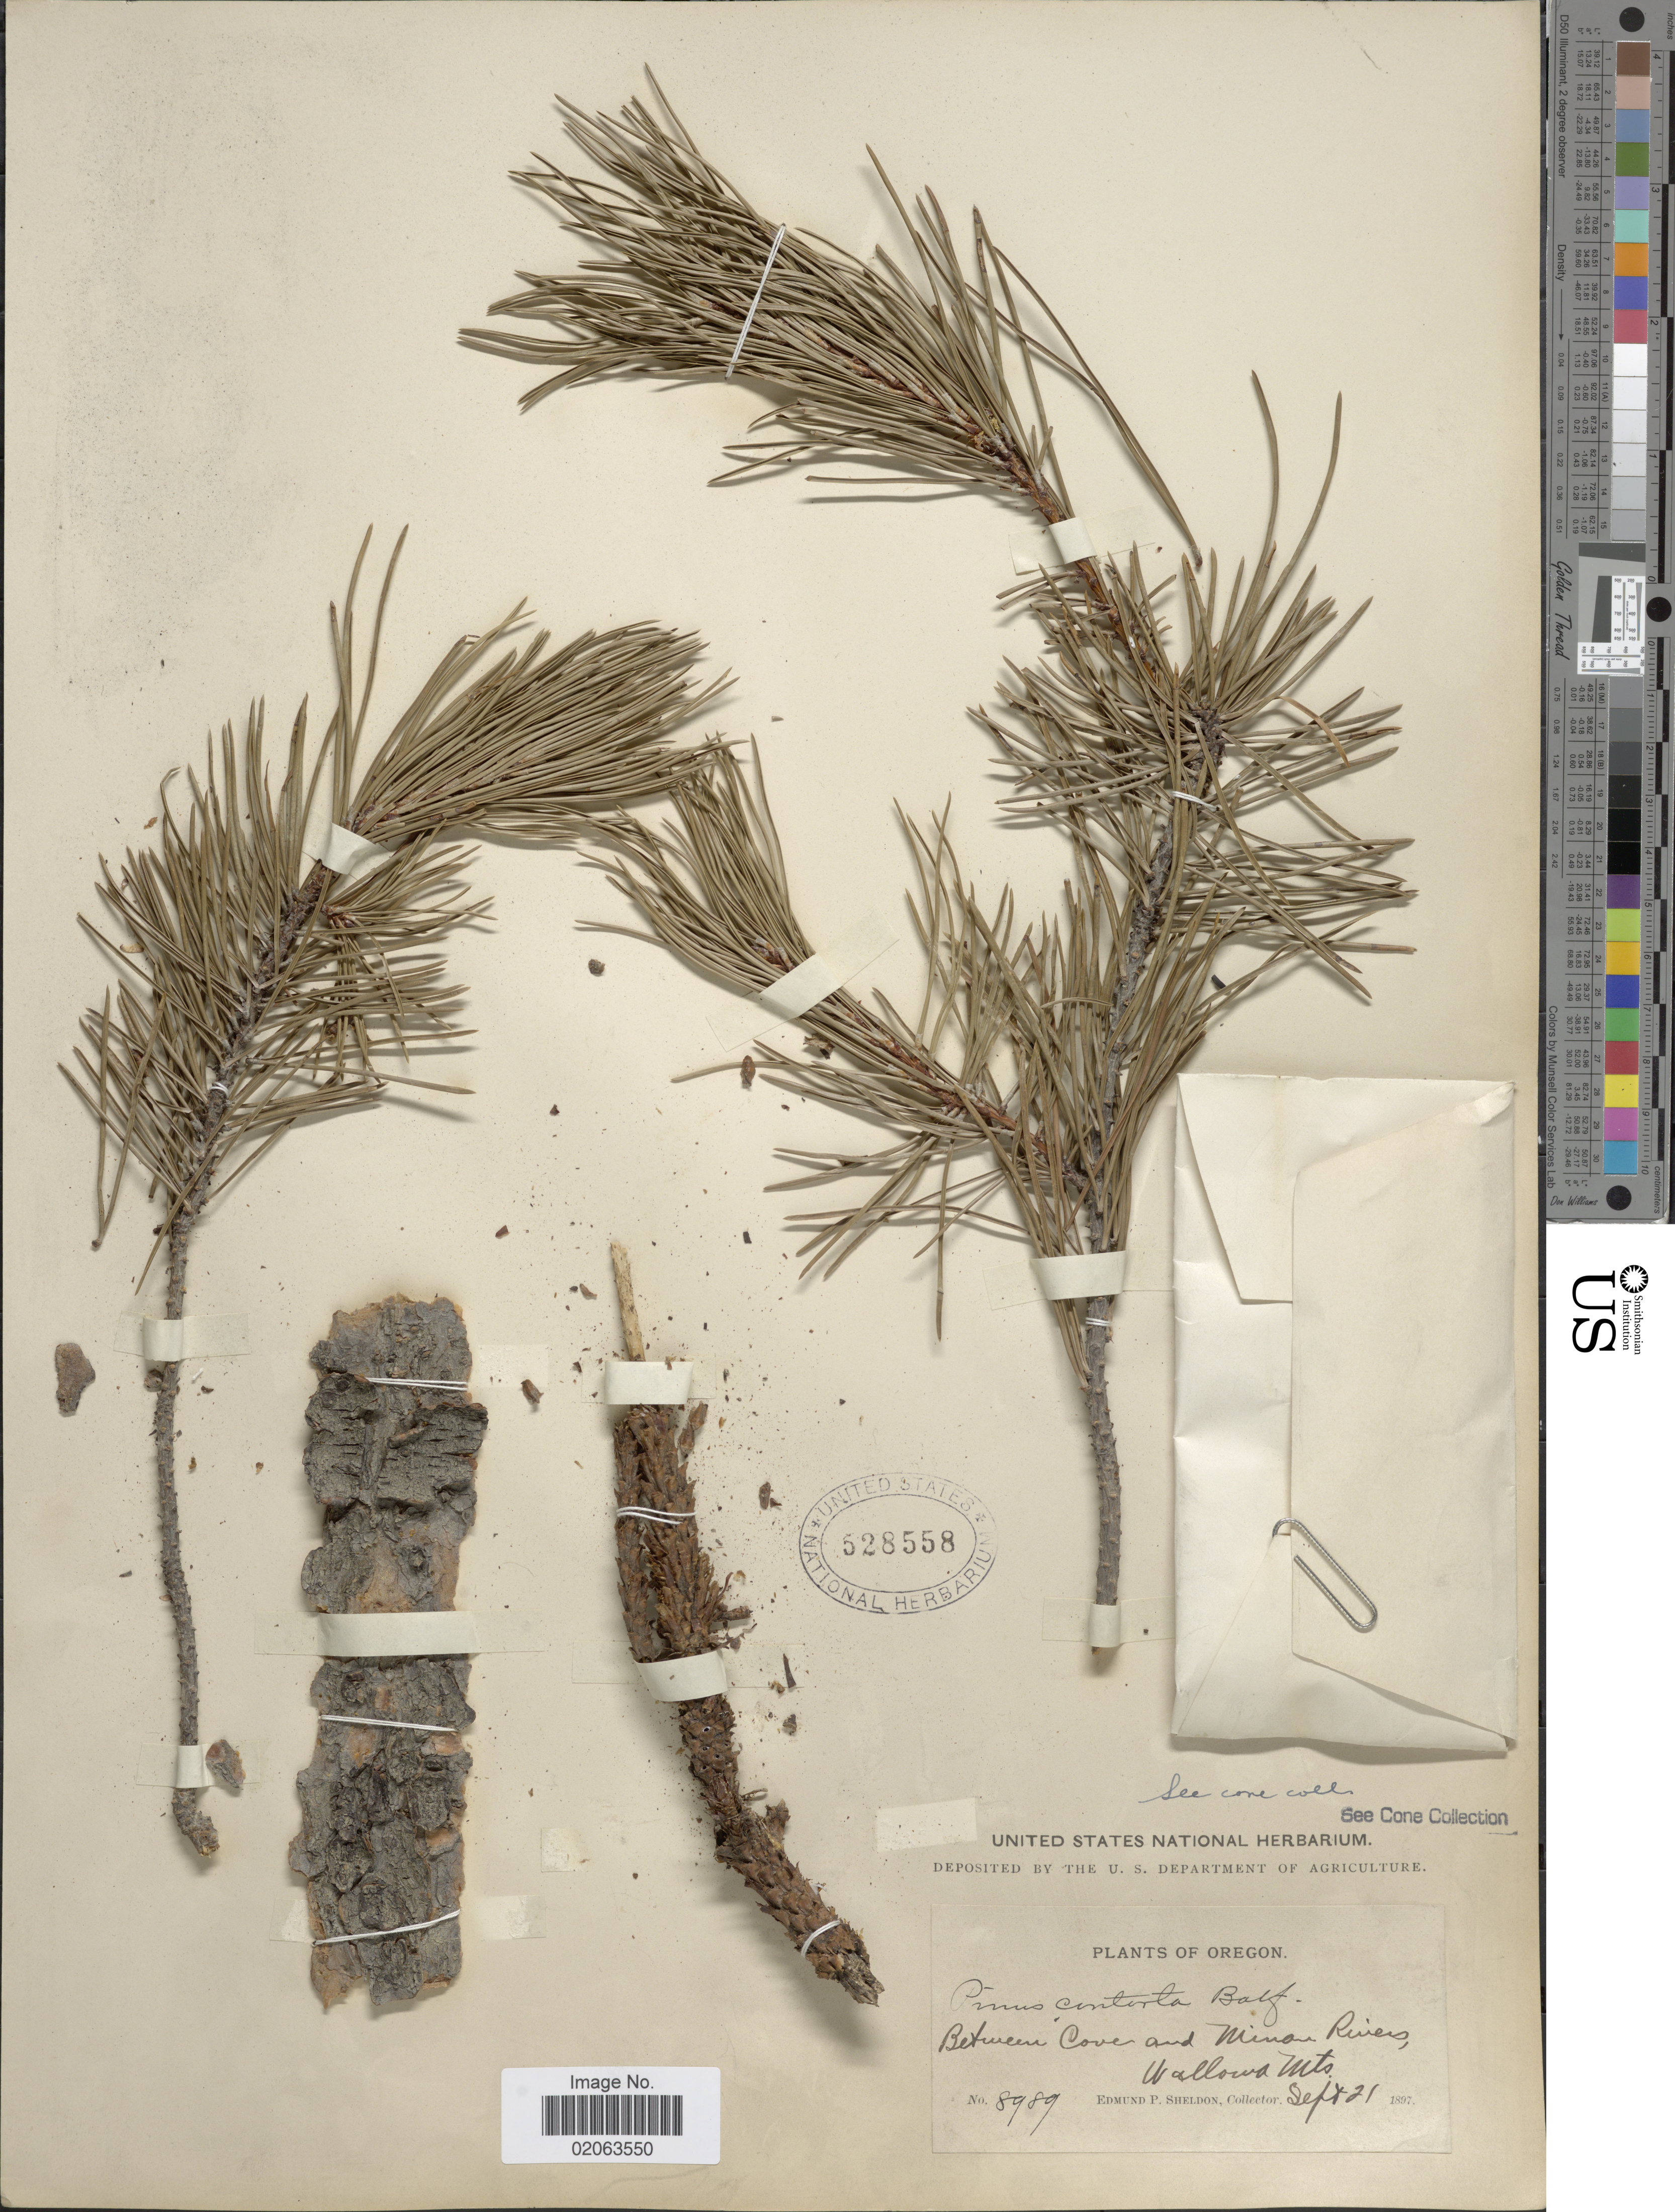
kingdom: Plantae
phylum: Tracheophyta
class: Pinopsida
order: Pinales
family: Pinaceae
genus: Pinus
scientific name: Pinus contorta var. latifolia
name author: Engelm. ex S. Watson in C. King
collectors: E. P. Sheldon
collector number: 8989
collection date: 1897-09-21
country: United States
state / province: Oregon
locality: Oregon. Between Cove and Minam Rivers, Wallowa Mts.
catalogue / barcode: US 528558